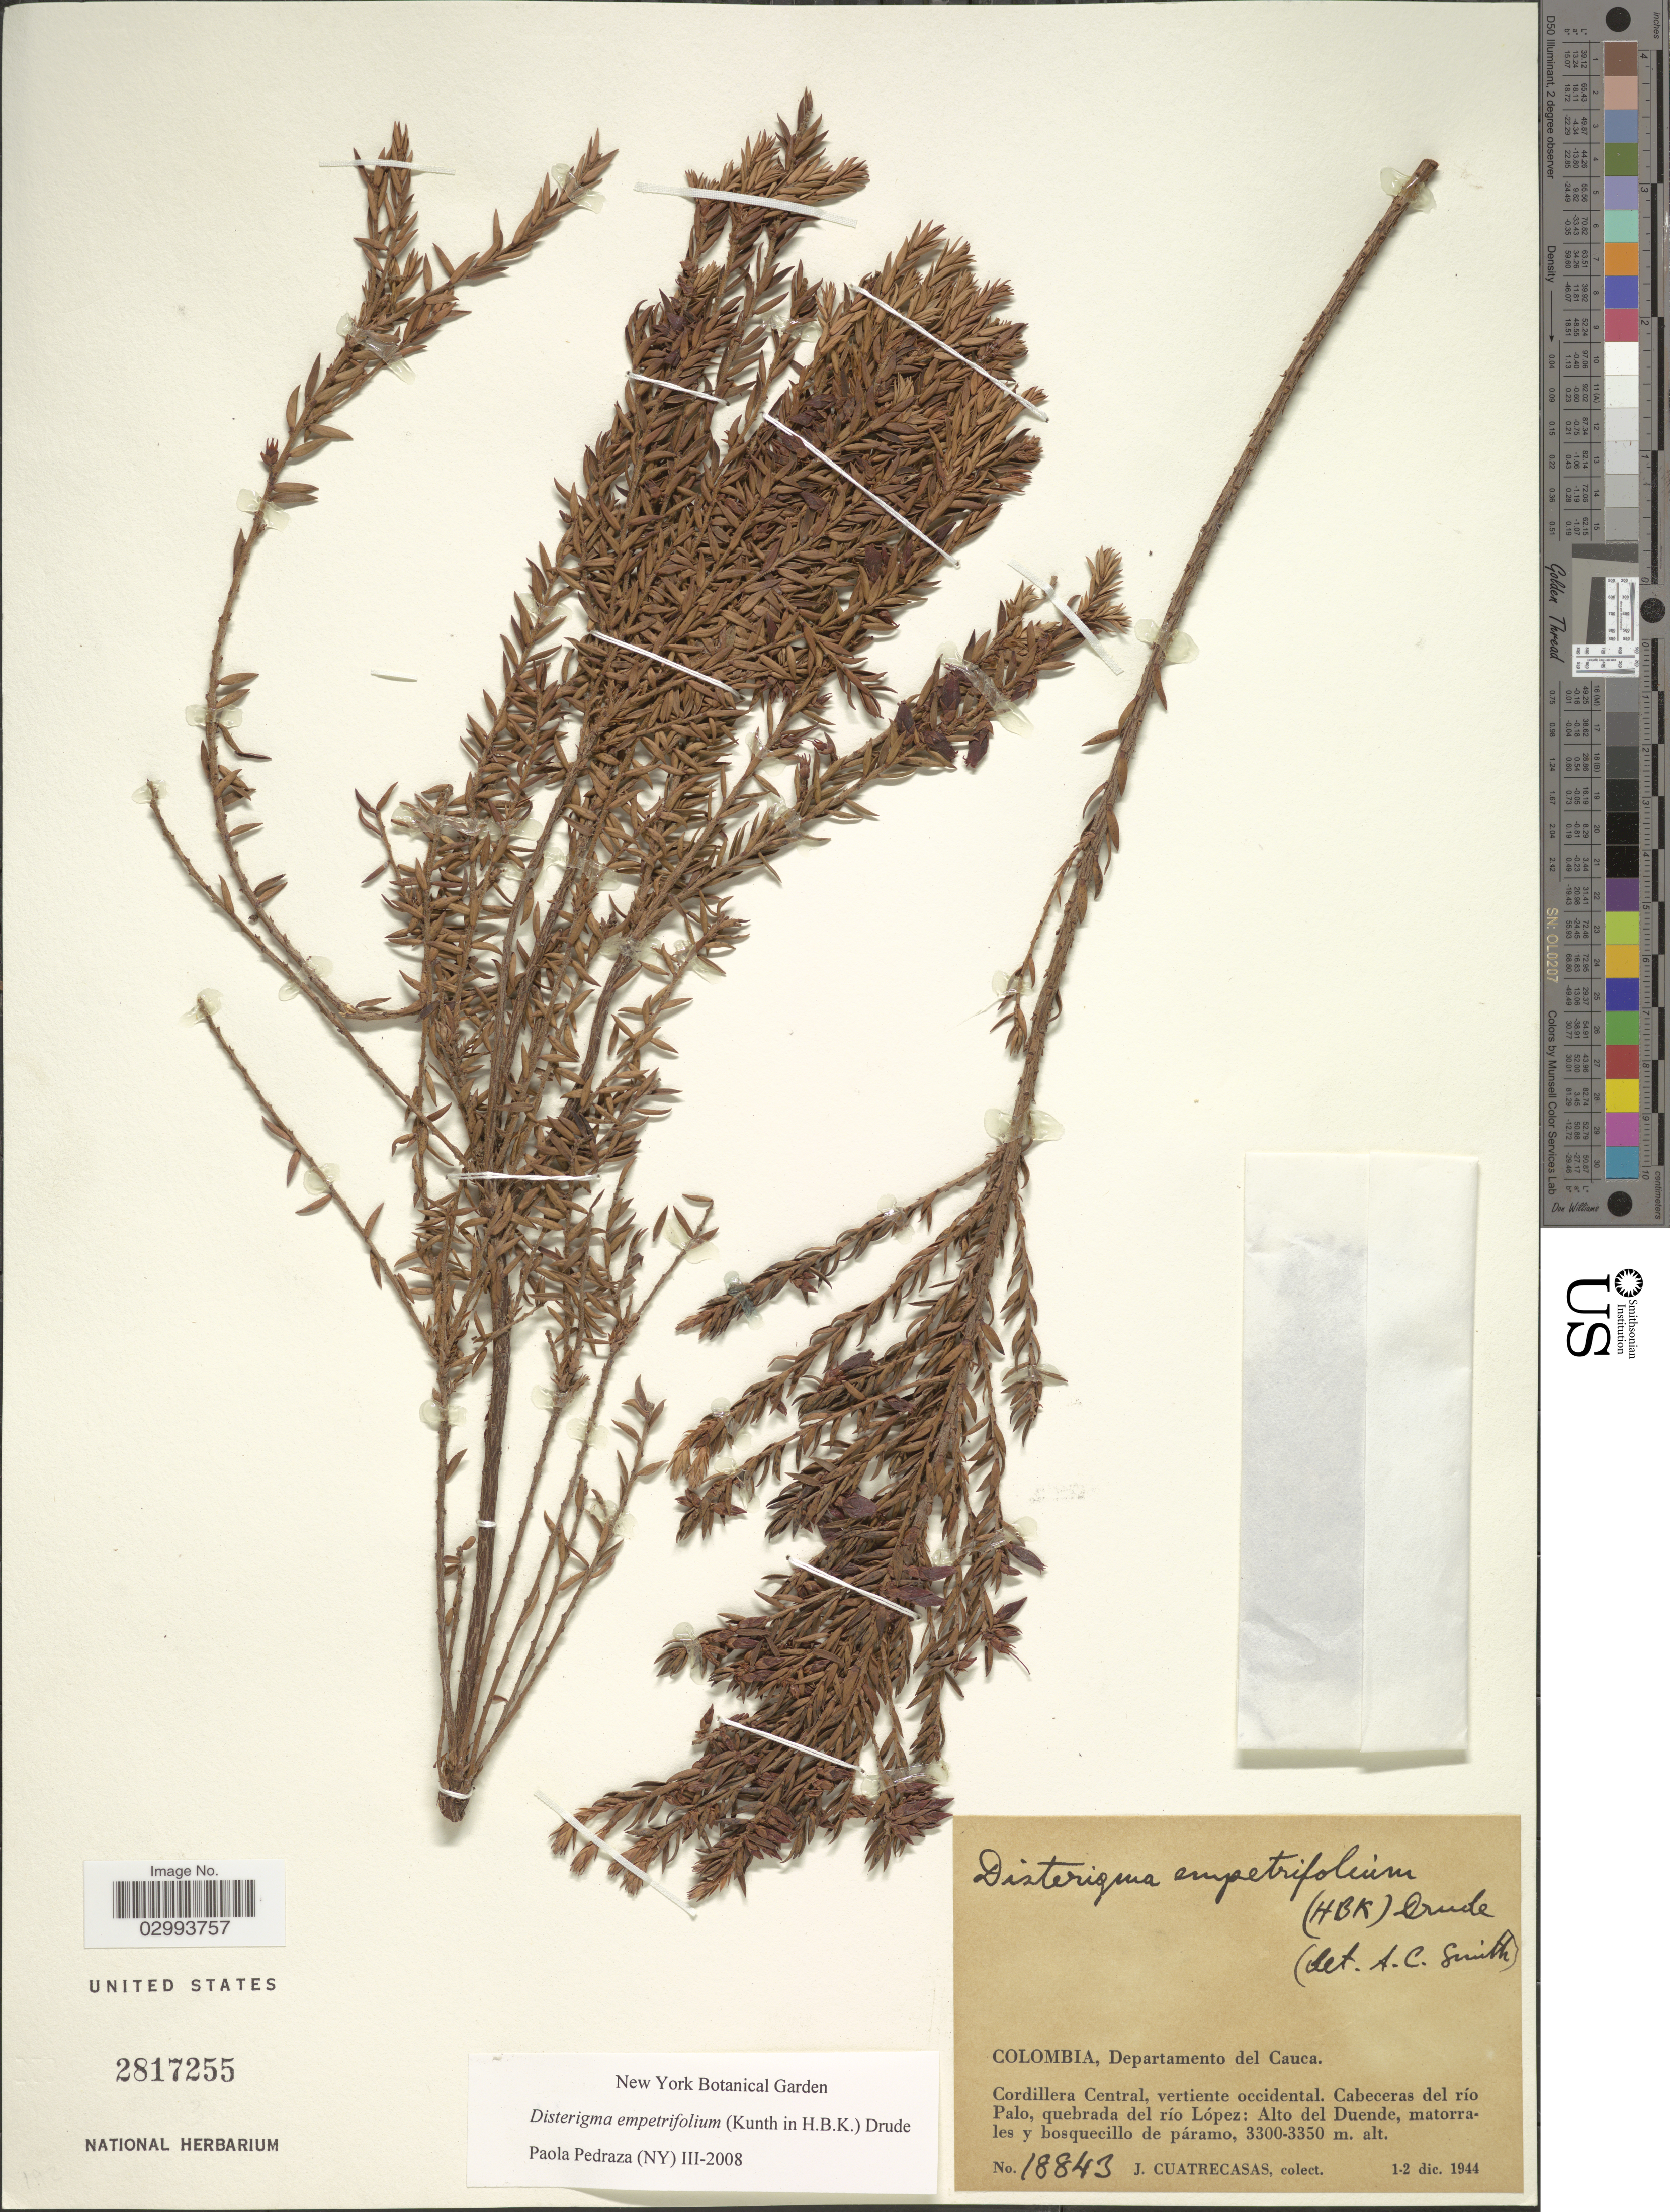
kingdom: Plantae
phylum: Tracheophyta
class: Magnoliopsida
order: Ericales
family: Ericaceae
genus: Disterigma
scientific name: Disterigma empetrifolium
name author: (Kunth) Drude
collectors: J. Cuatrecasas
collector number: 18843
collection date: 1944-12-01/1944-12-02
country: Colombia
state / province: Cauca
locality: Departamento del Cauca, Cordillera Central, vertiente occidental, Cabeceras del río Palo, quebrada del río López, Alto del Duende, matorrales y bosquecillo de páramo.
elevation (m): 3300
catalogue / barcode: US 2817255